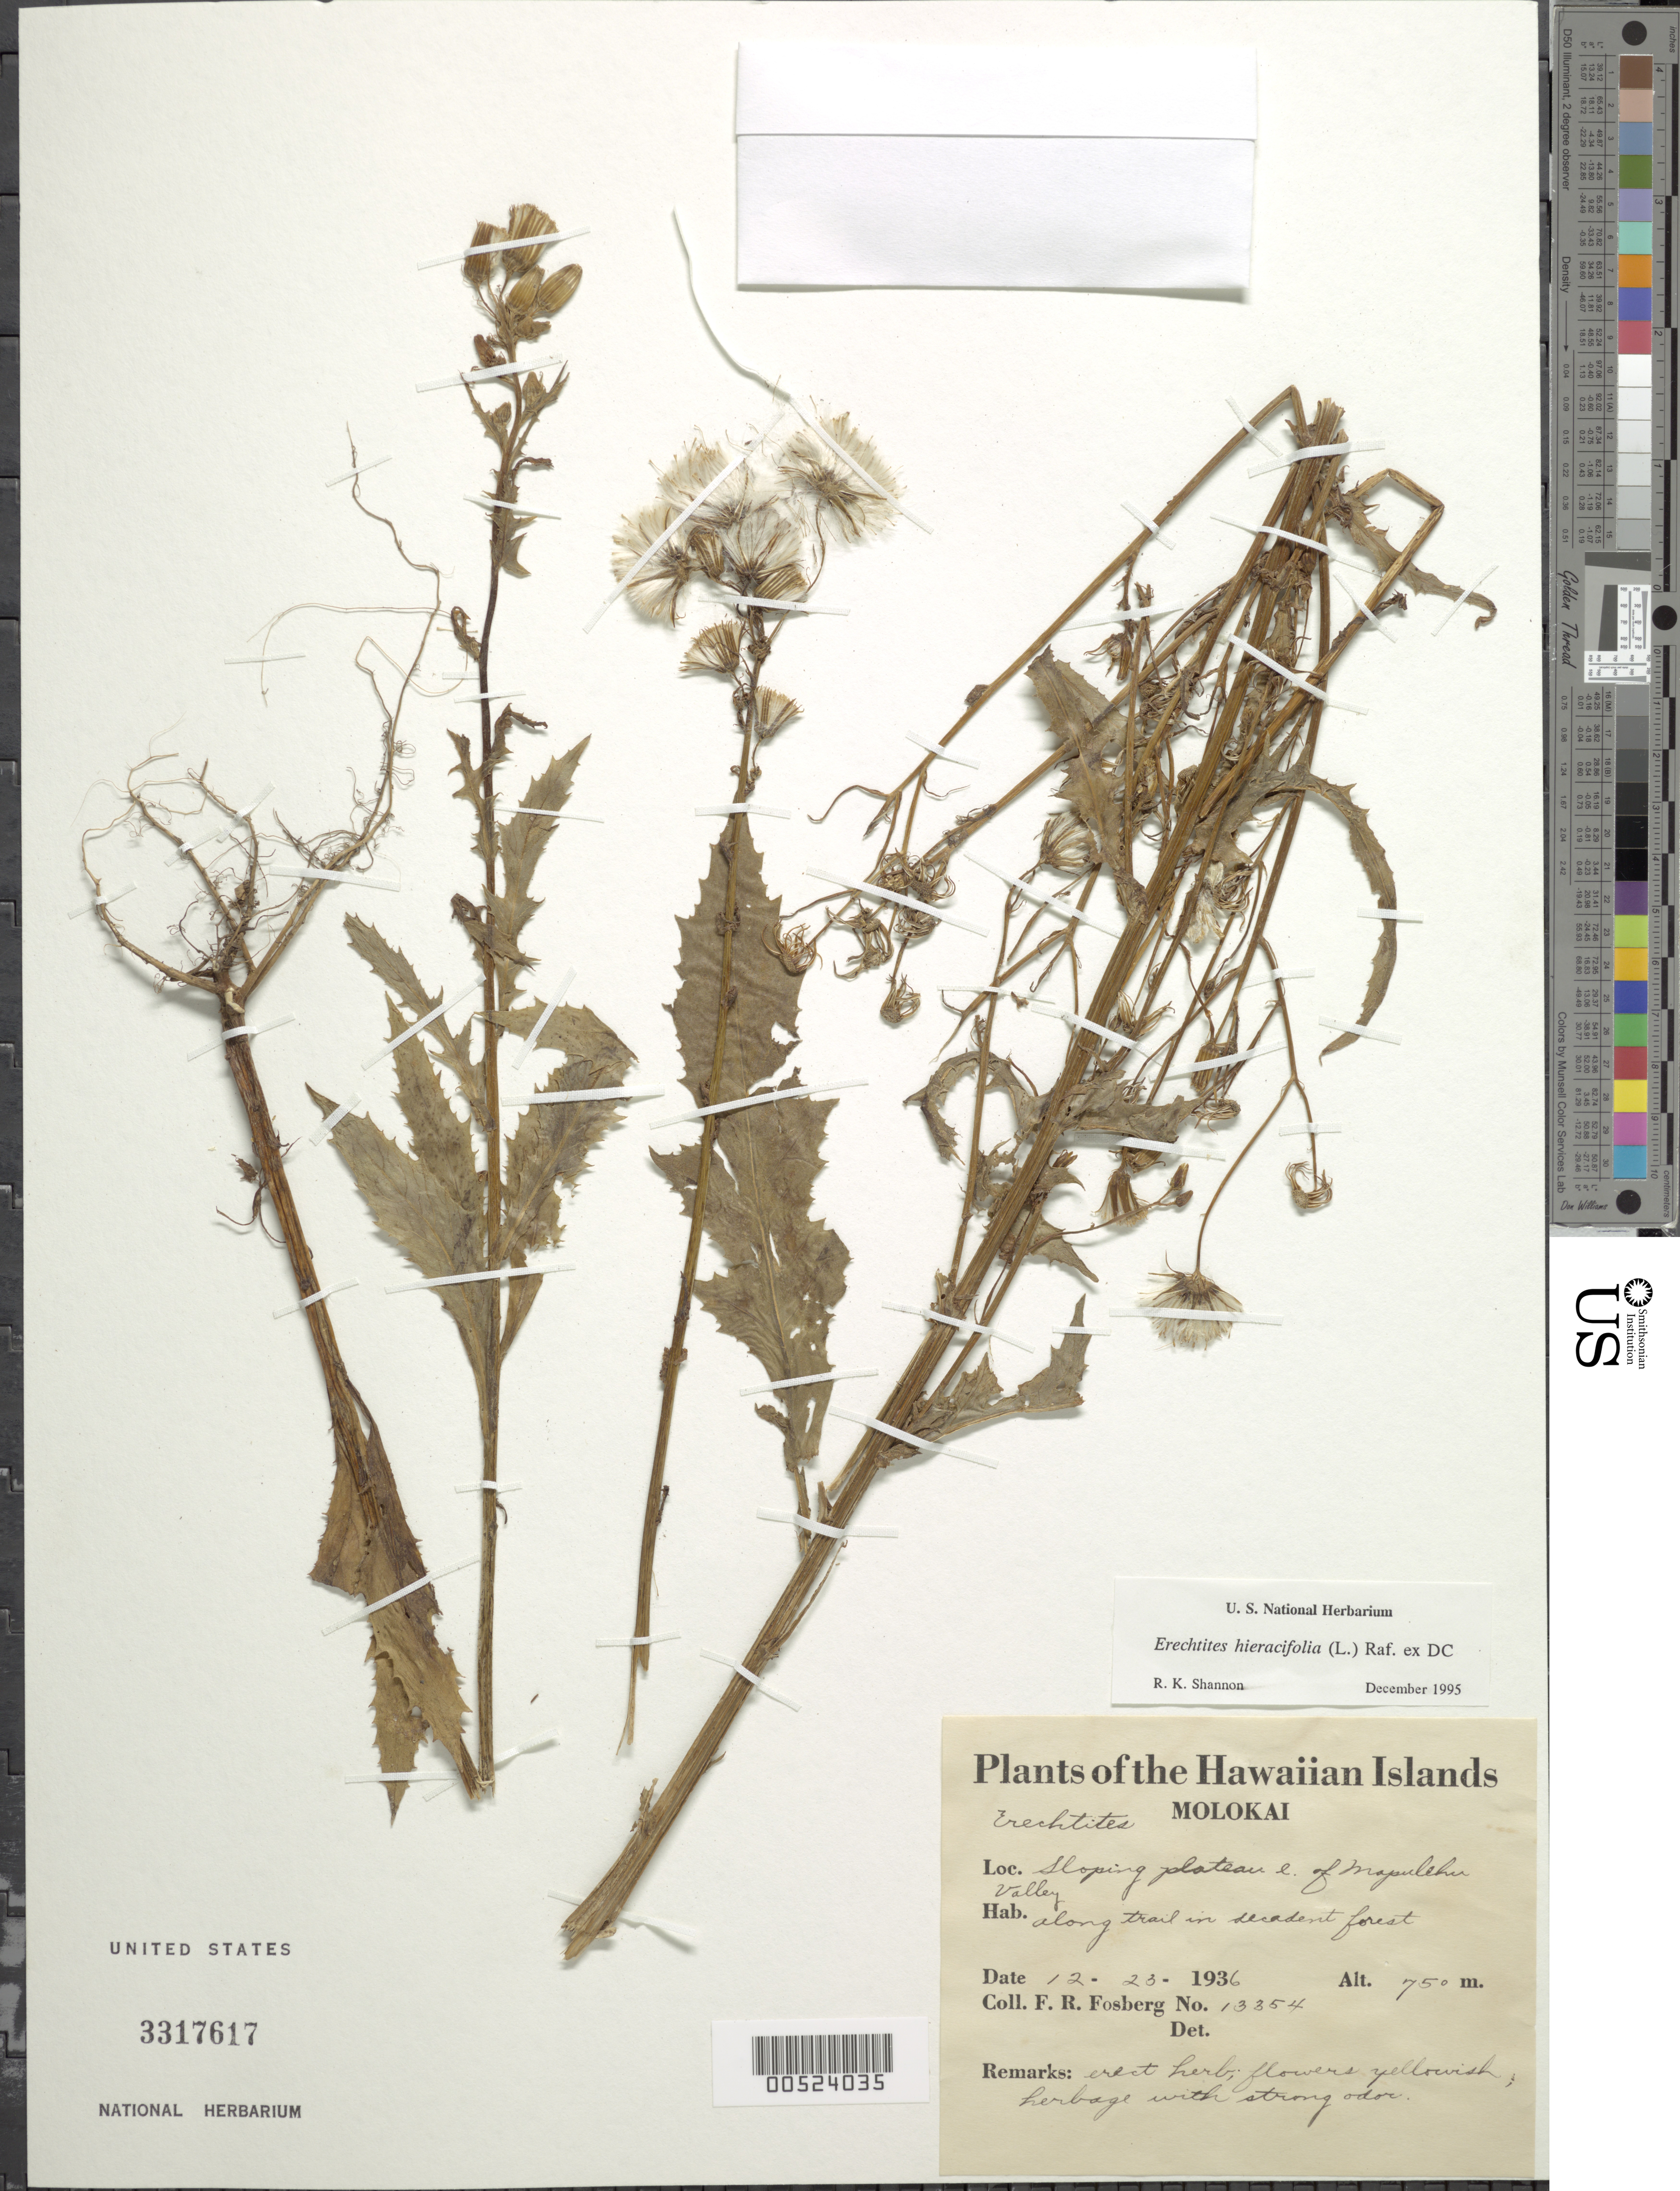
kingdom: Plantae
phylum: Tracheophyta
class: Magnoliopsida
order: Asterales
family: Asteraceae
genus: Erechtites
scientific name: Erechtites hieraciifolius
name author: (L.) Raf. ex DC.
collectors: F. R. Fosberg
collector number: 13354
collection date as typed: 23 Dec 1936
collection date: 1936-12-23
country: United States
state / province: Hawaii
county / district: Maui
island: Moloka'i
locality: Sloping plateau E of Mapulehu Valley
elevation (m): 750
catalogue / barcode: US 3317617